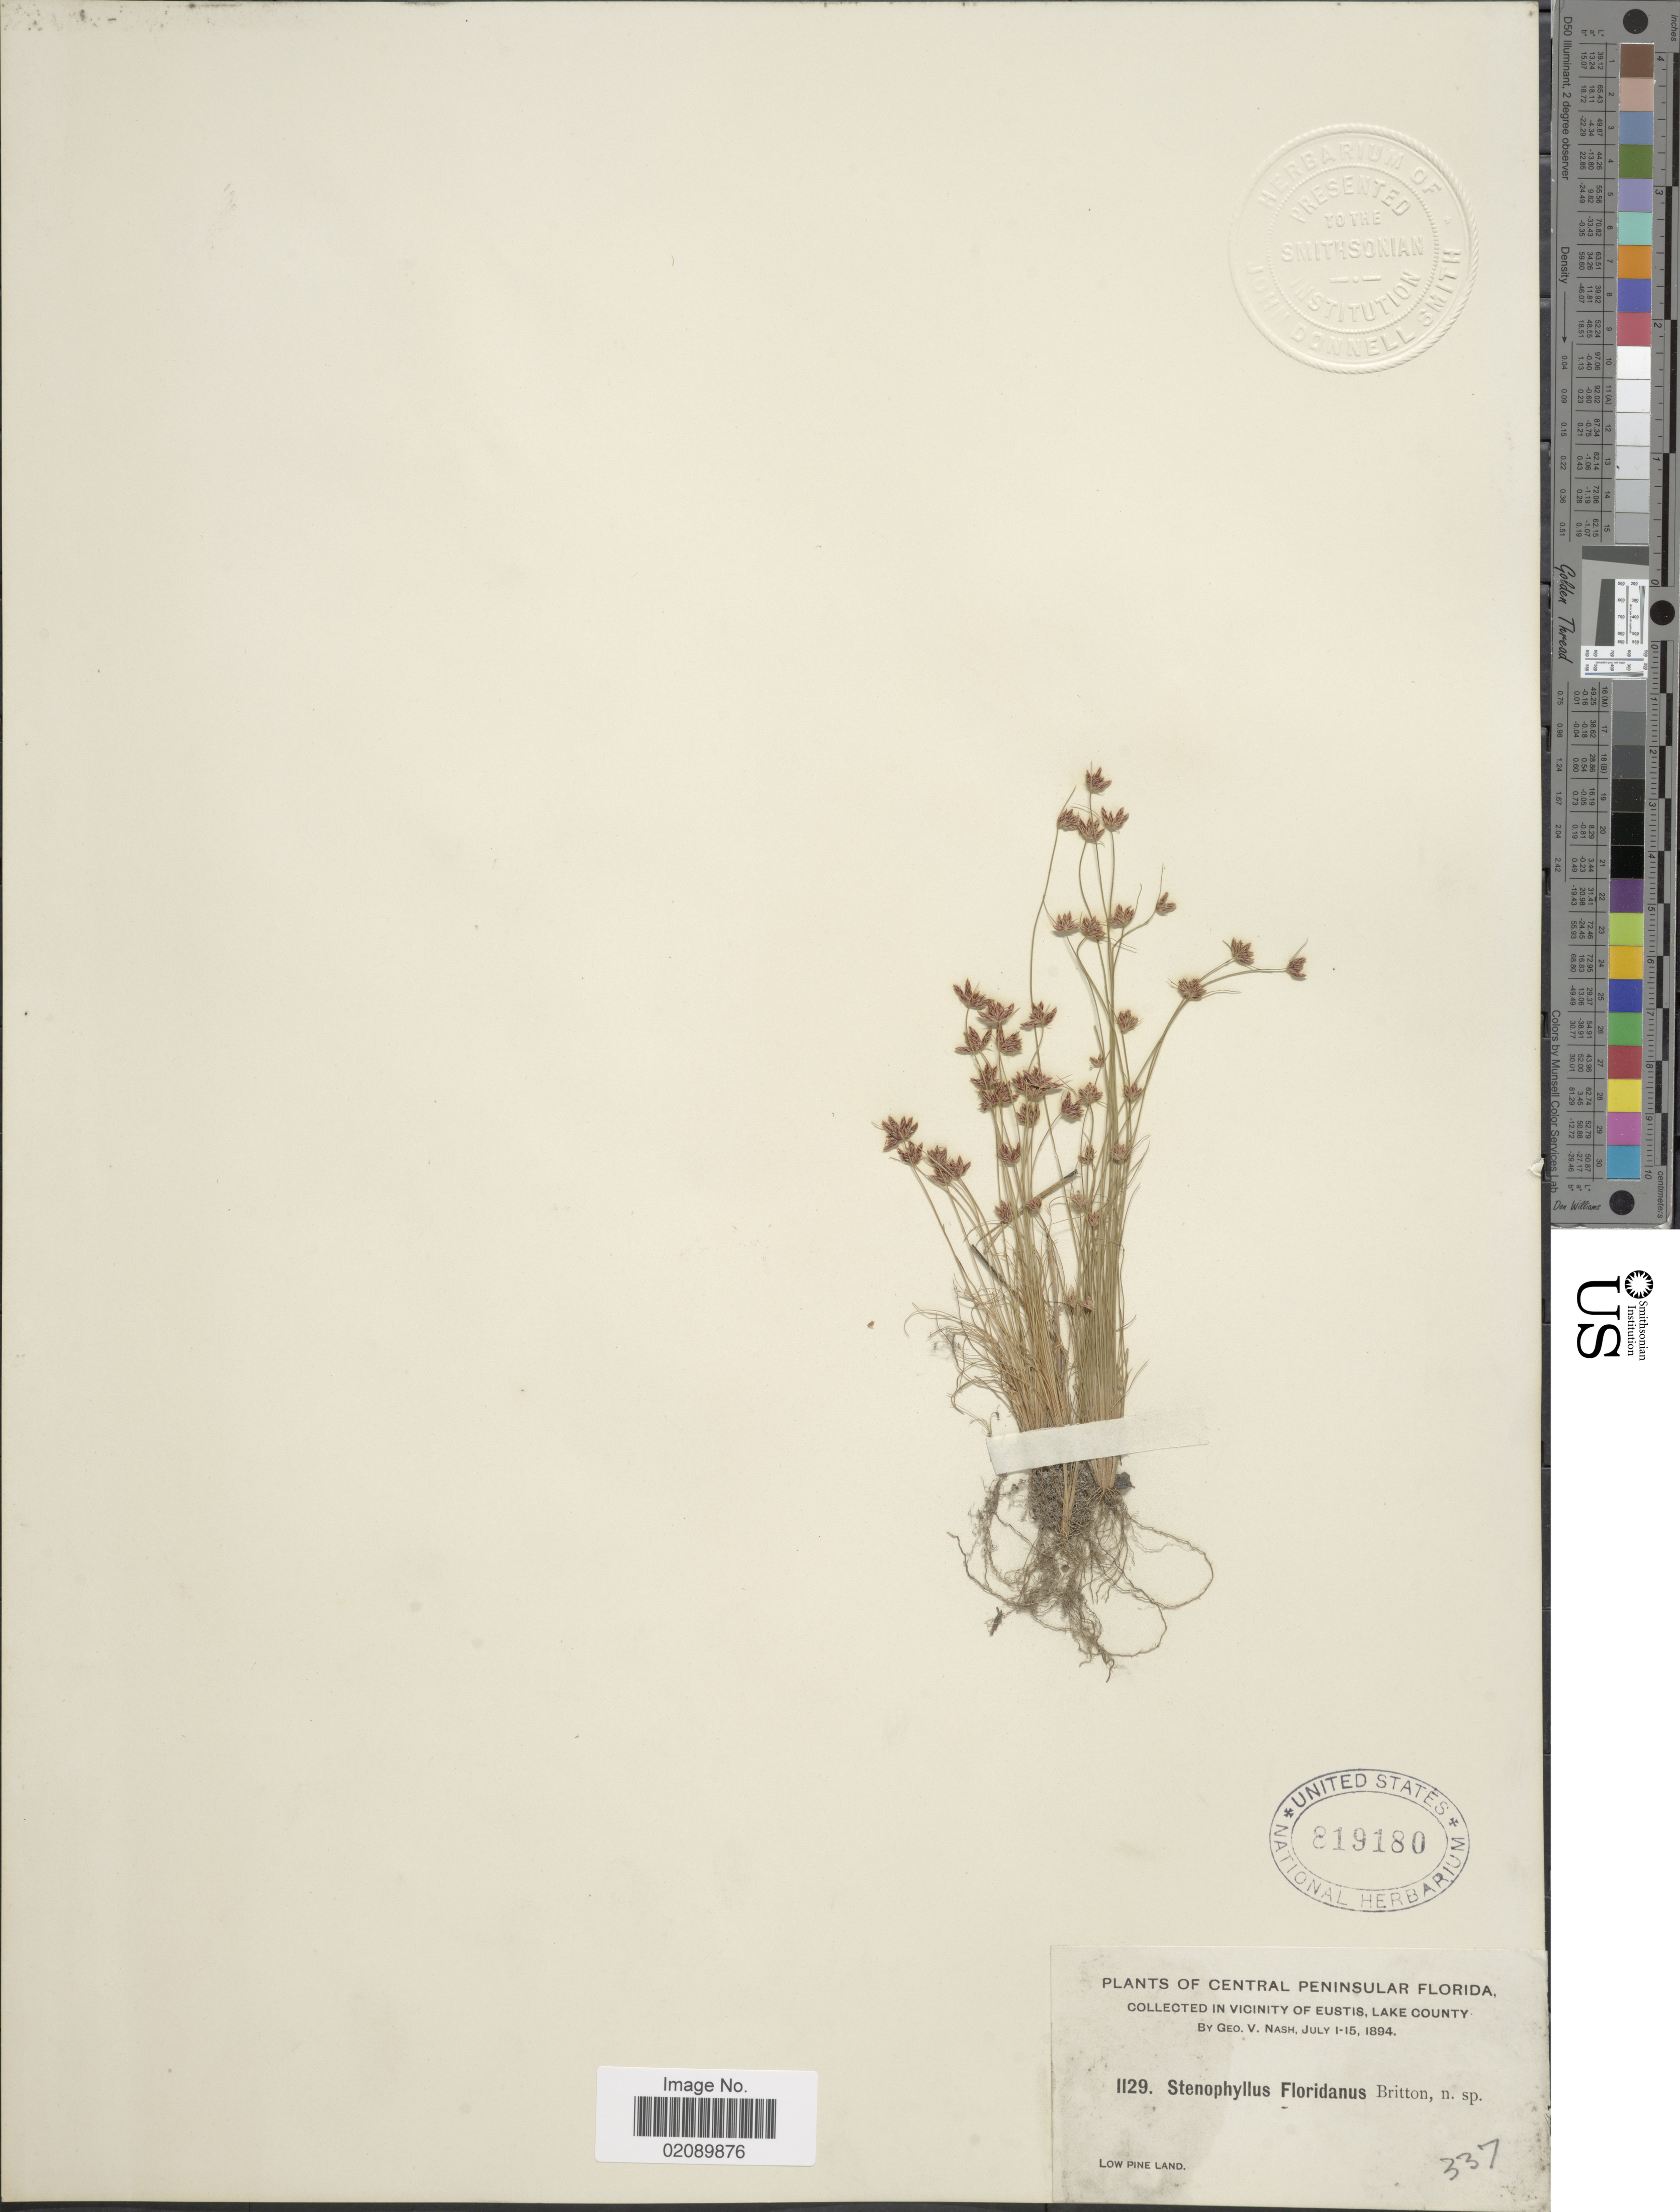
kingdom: Plantae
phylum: Tracheophyta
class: Liliopsida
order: Poales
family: Cyperaceae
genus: Bulbostylis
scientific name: Bulbostylis barbata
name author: (Rottb.) C.B. Clarke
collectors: G. V. Nash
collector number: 1129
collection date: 1894-07-01/1894-07-15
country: United States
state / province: Florida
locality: Central Peninsular Florida. In Vicinity of Eustis, Lake County. Low Pine Land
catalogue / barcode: US 819180